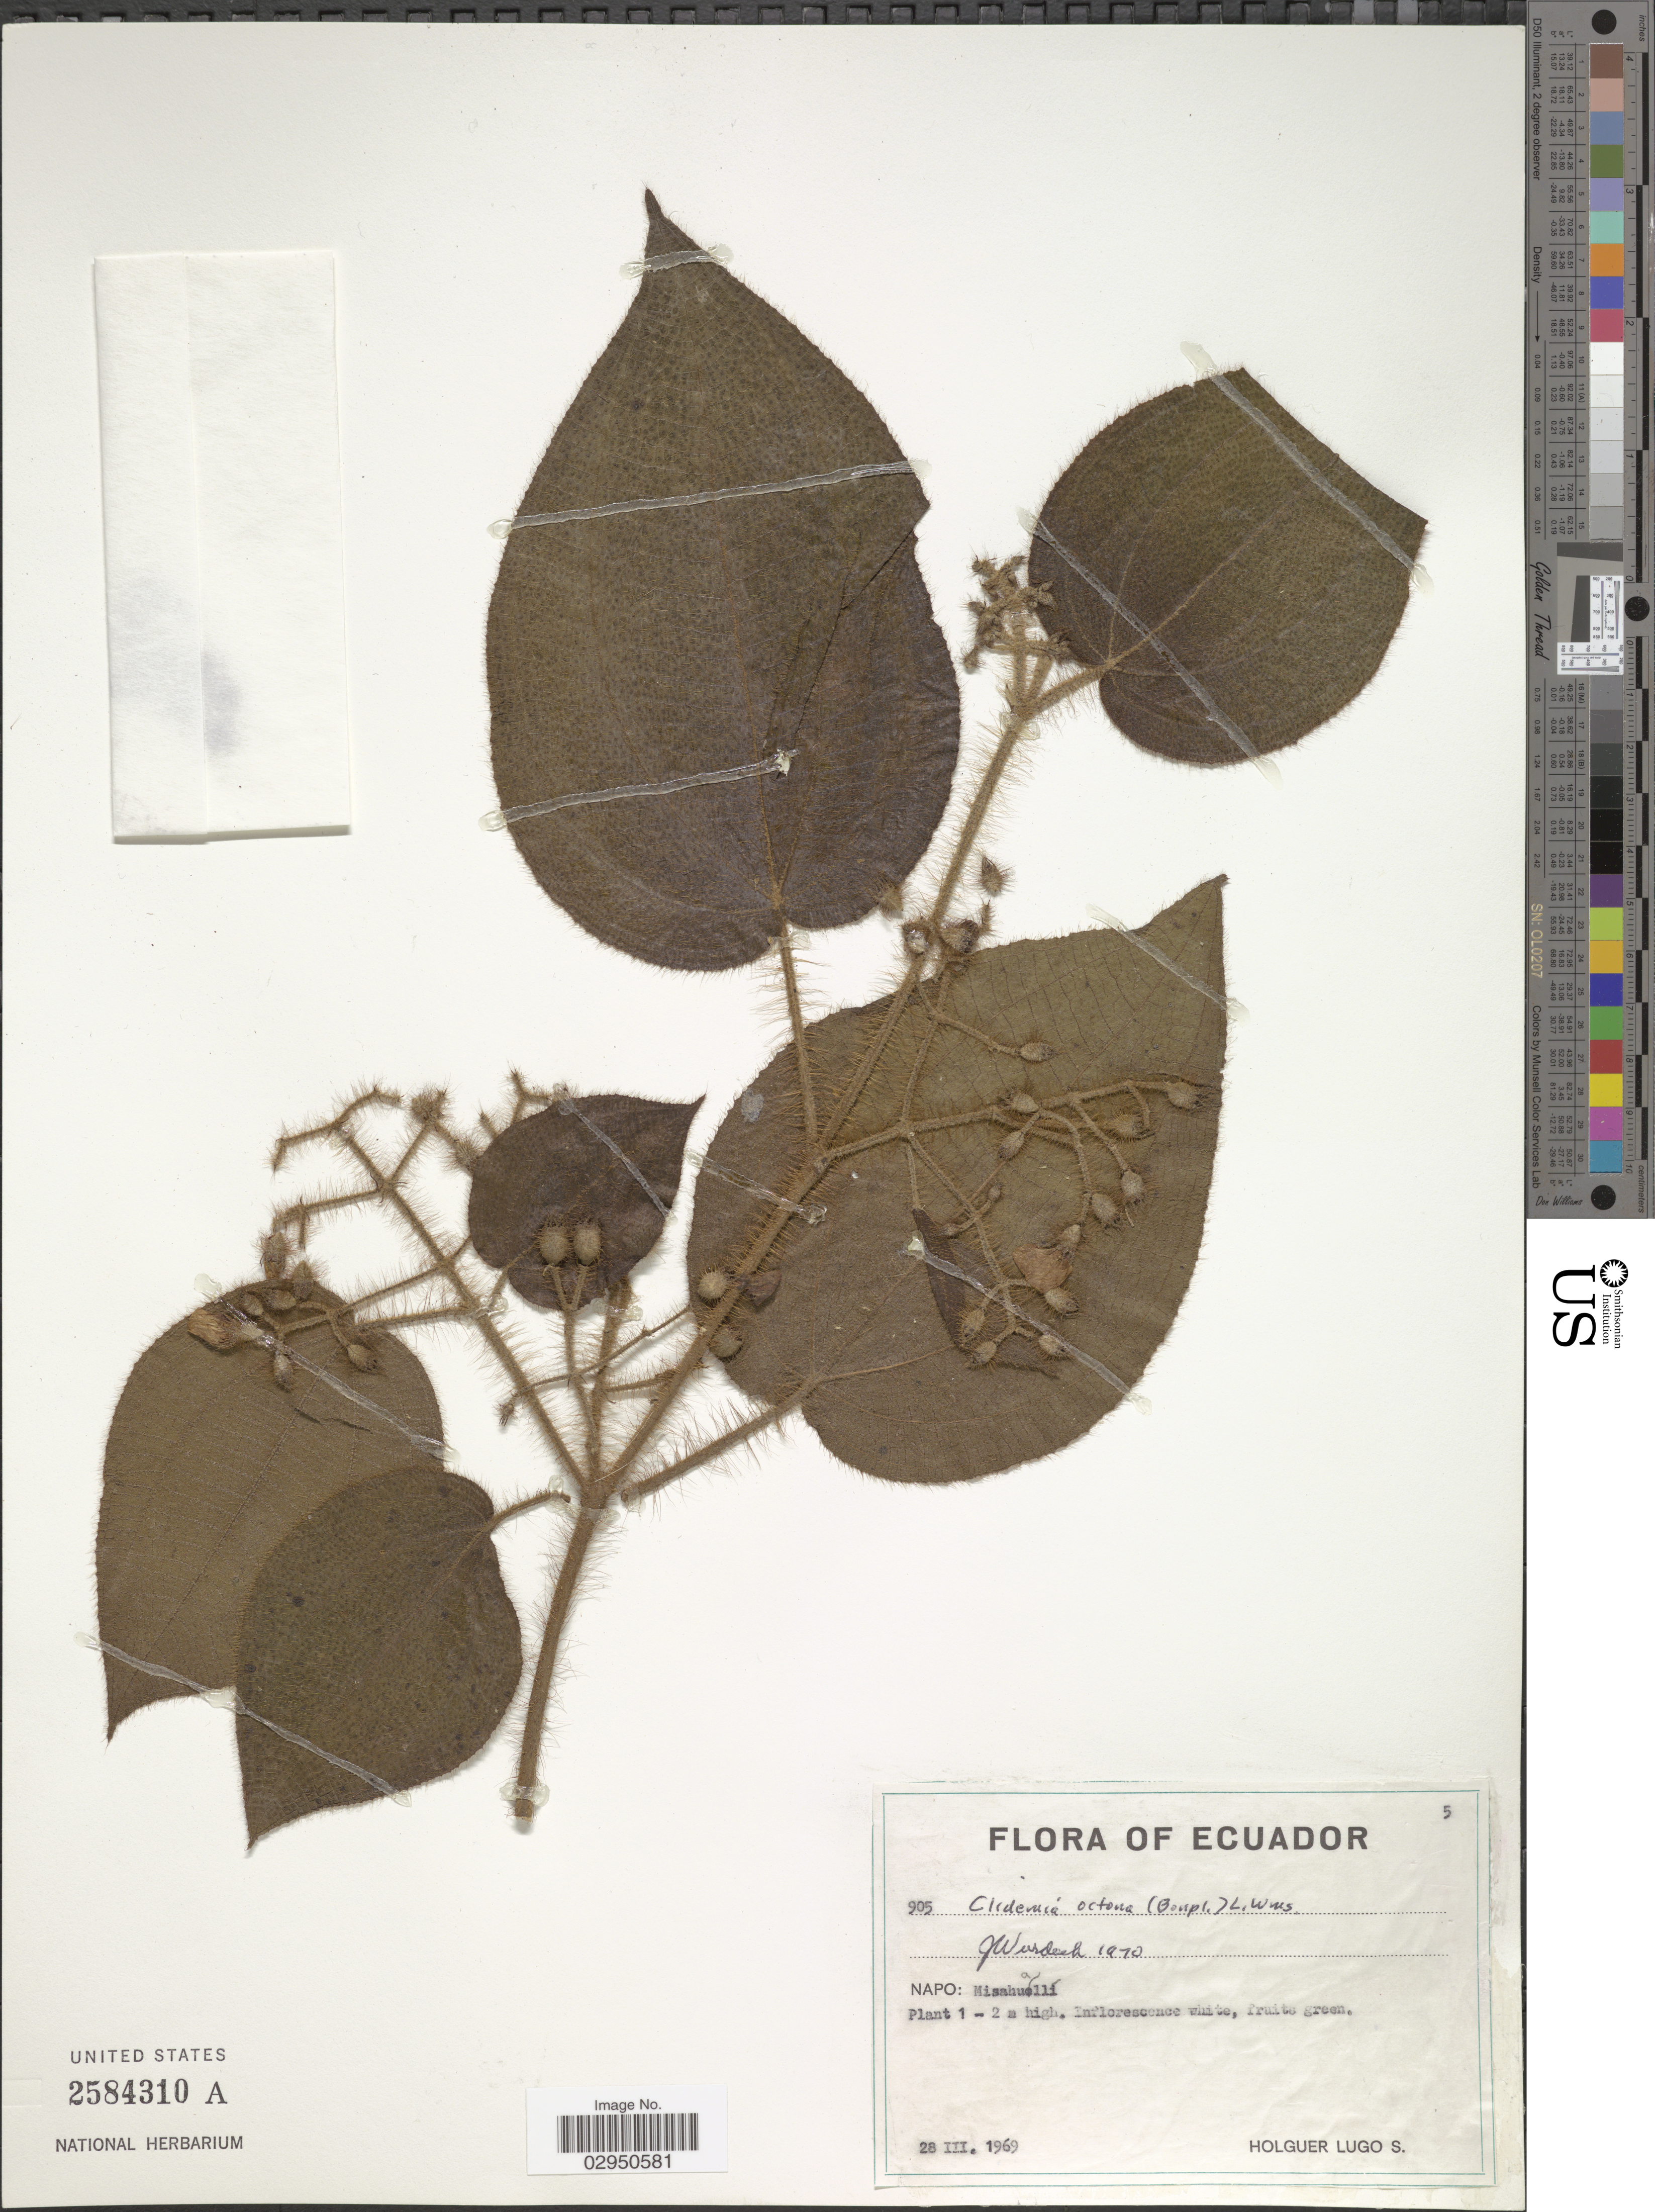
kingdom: Plantae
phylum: Tracheophyta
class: Magnoliopsida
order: Myrtales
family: Melastomataceae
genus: Clidemia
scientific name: Clidemia octona subsp. octona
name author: (Bonpl.) L.O. Williams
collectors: H. Lugo S.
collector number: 905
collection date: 1969-03-28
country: Ecuador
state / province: Napo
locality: Misahuallí.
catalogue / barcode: US 2584310A